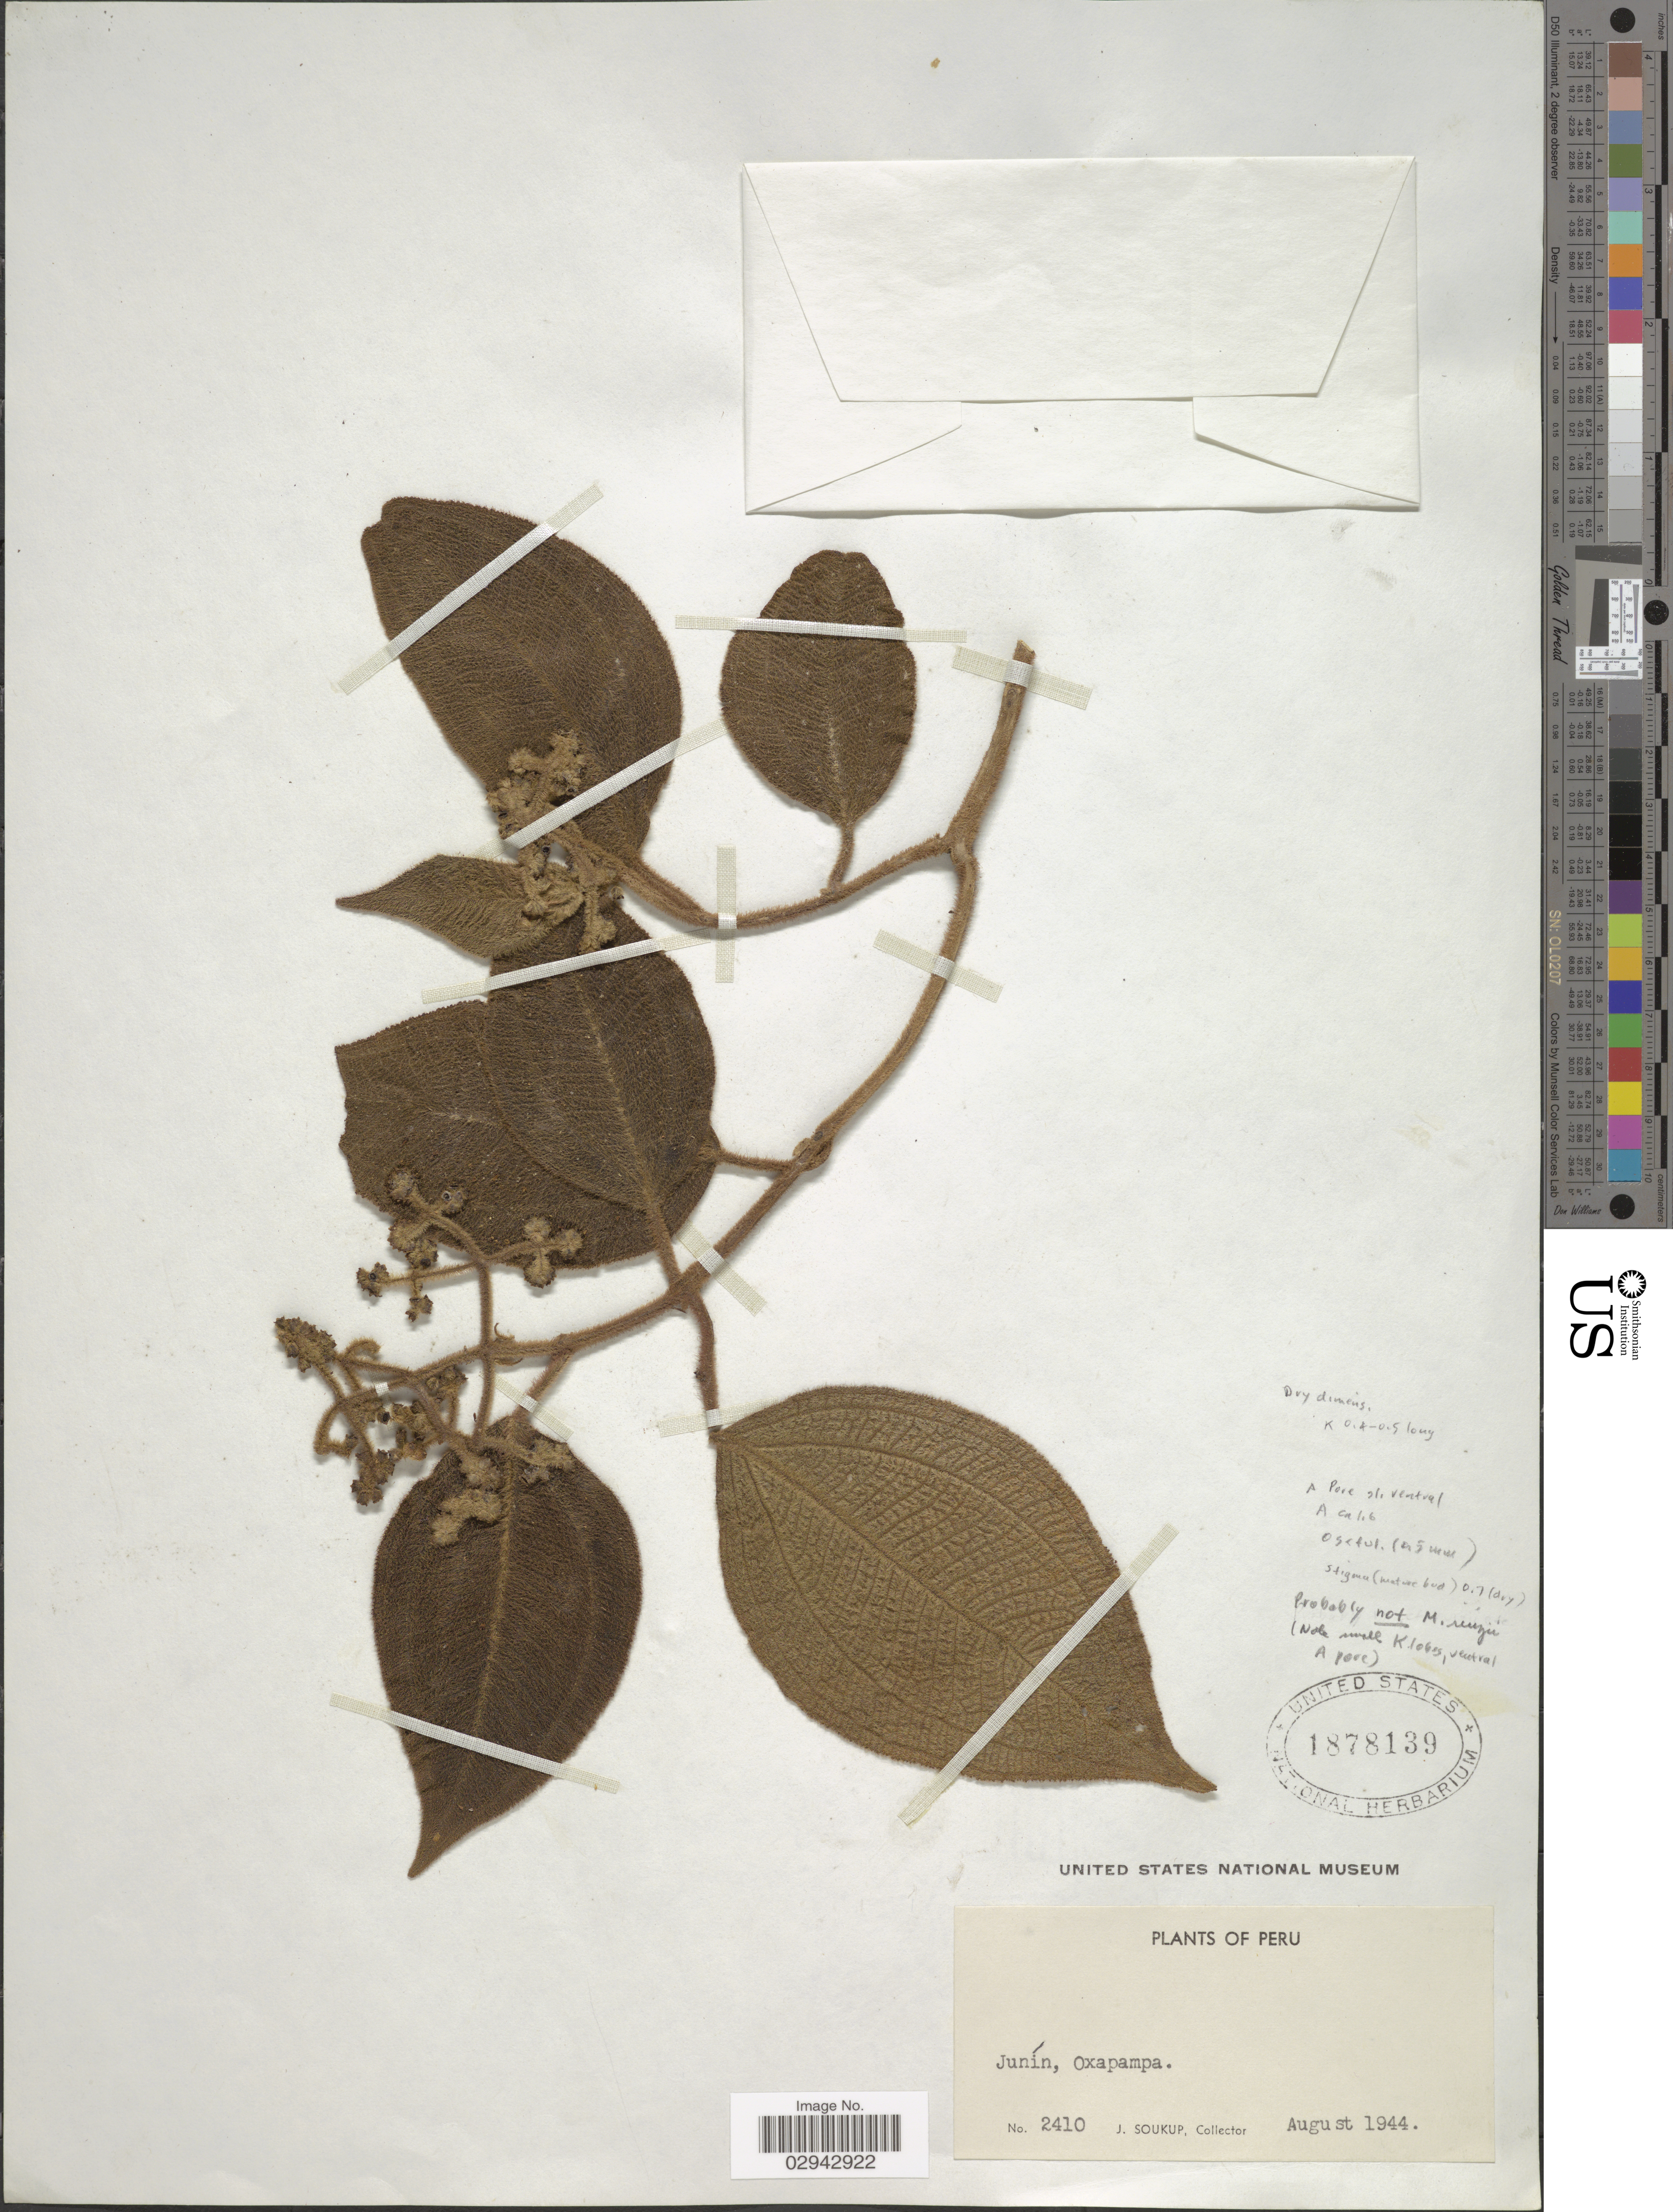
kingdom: Plantae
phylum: Tracheophyta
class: Magnoliopsida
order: Myrtales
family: Melastomataceae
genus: Miconia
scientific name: Miconia ruizii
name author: Naudin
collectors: J. Soukup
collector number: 2410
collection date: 1944-08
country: Peru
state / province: Junín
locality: Oxapampa.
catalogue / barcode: US 1878139